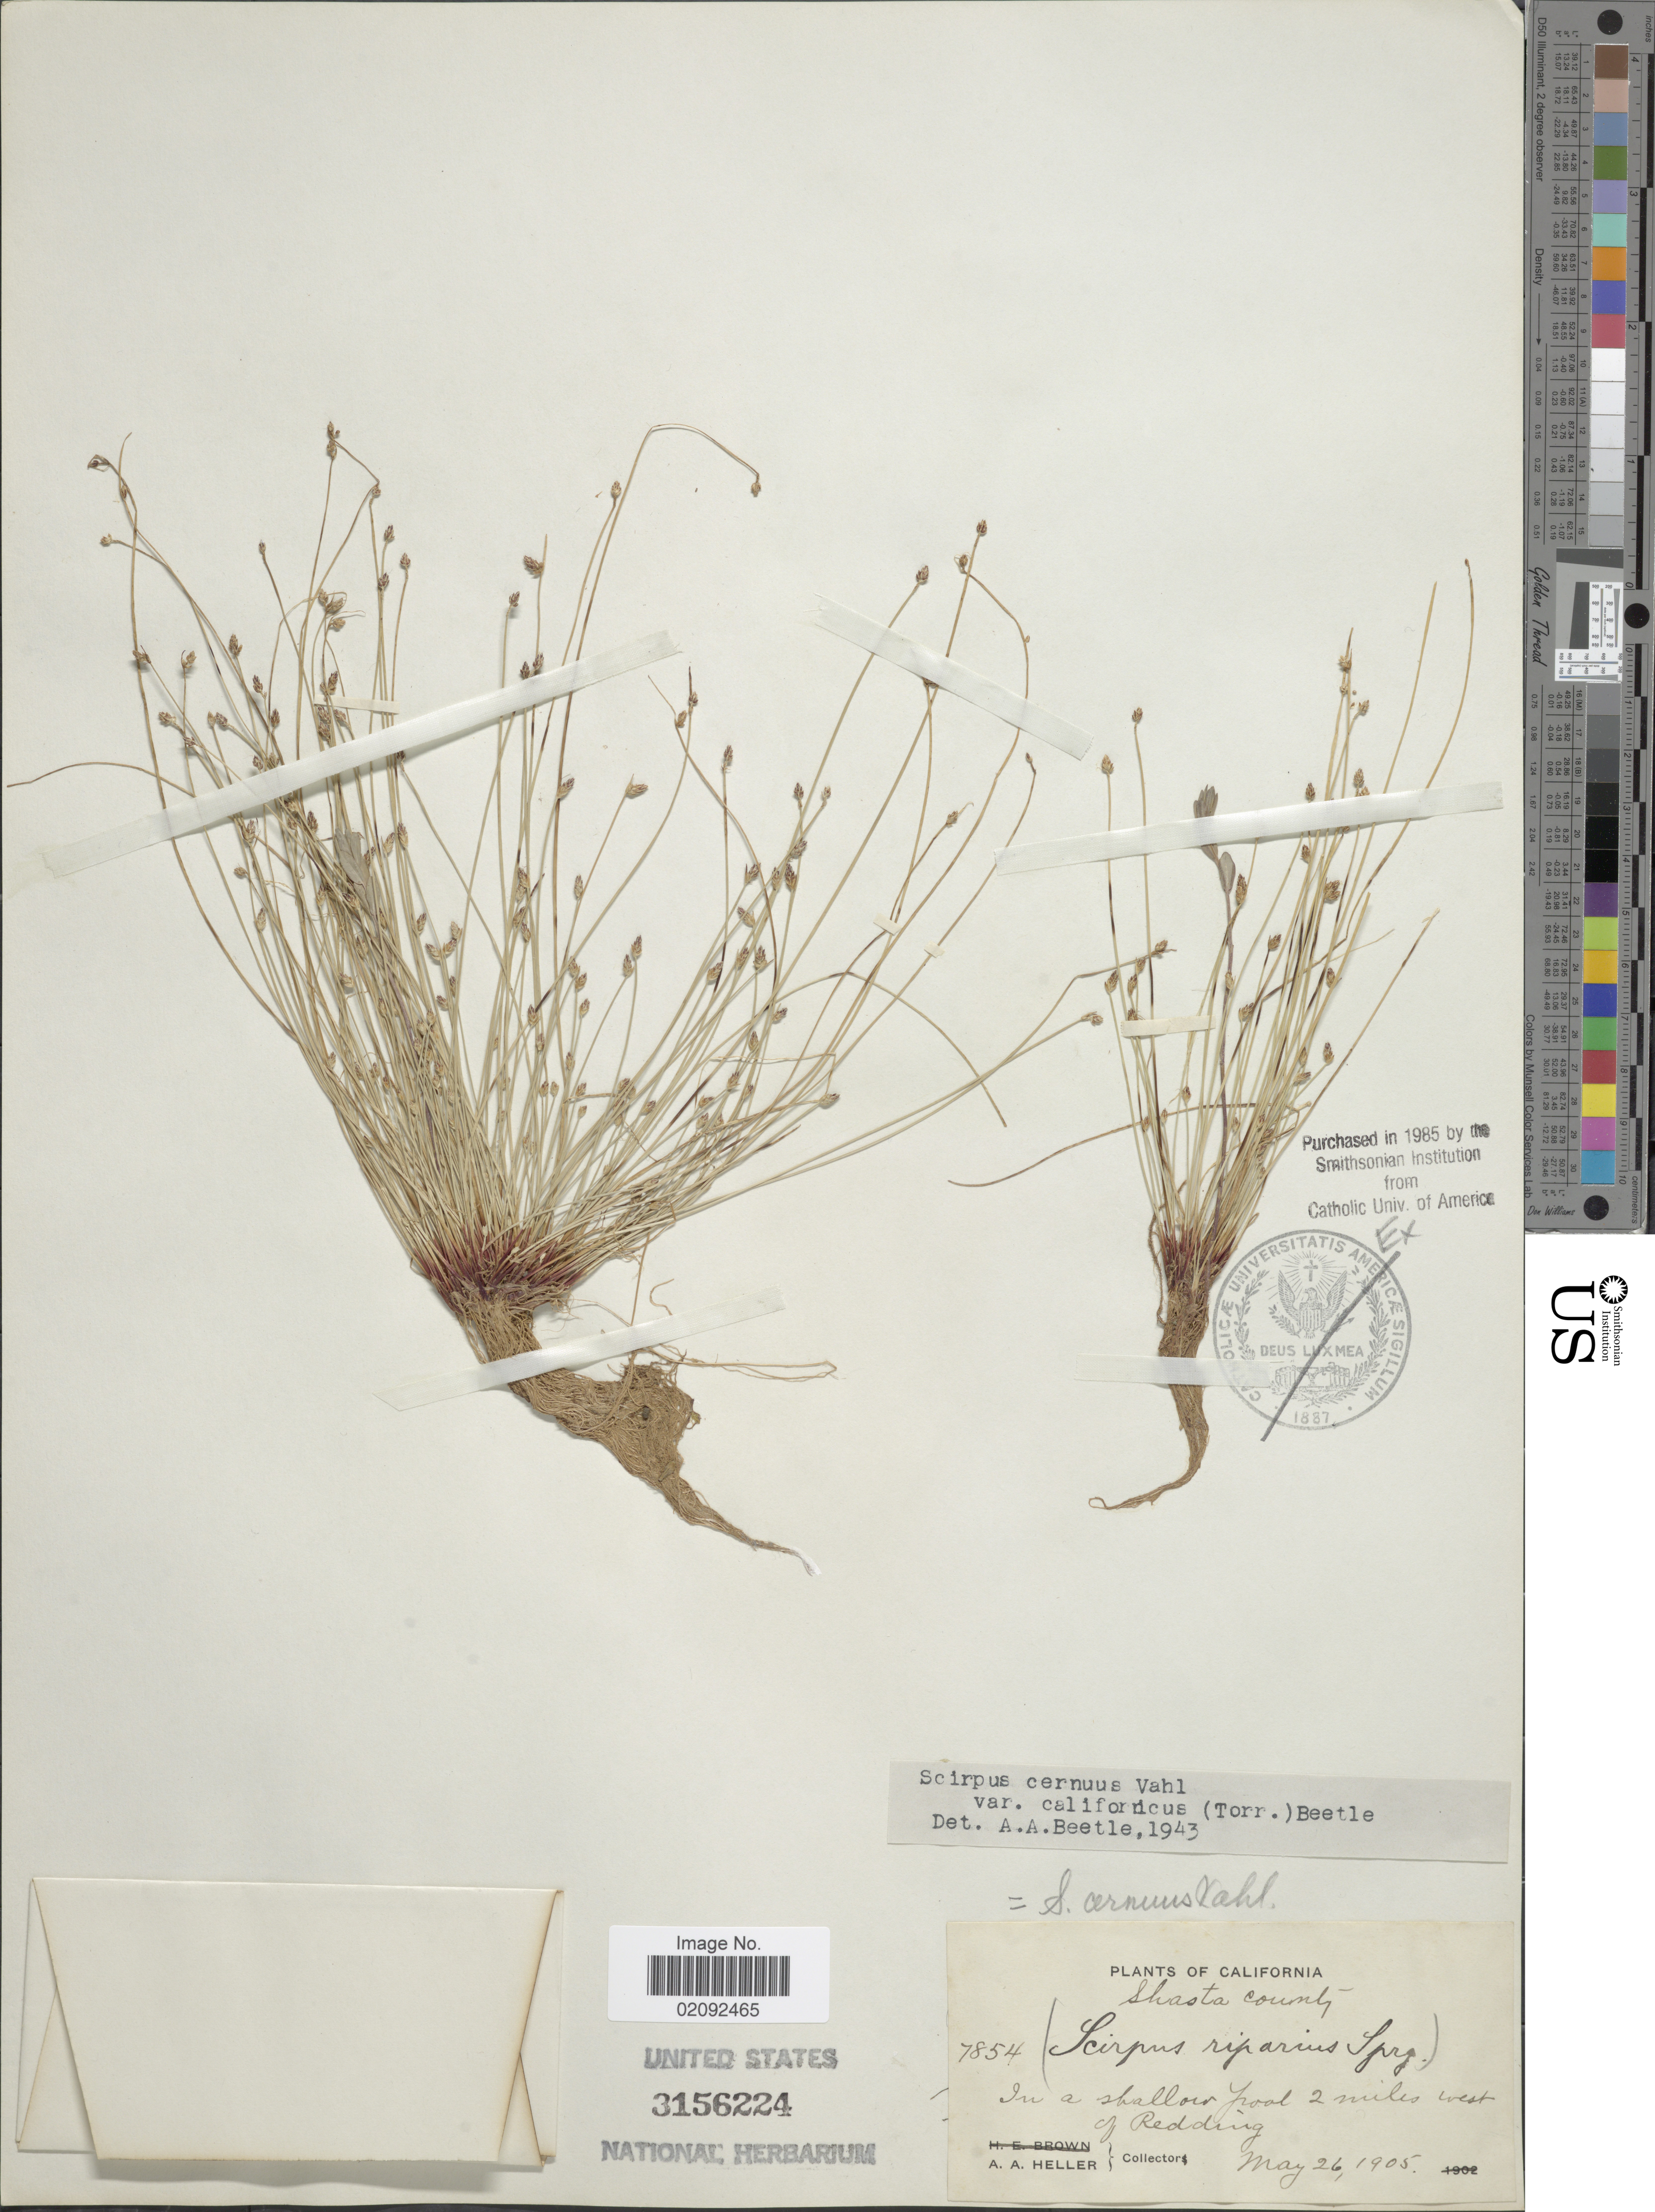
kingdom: Plantae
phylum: Tracheophyta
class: Liliopsida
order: Poales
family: Cyperaceae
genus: Isolepis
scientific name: Isolepis cernua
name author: (Vahl) Roem. & Schult.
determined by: Strong, Mark T., (BOT), Smithsonian Institution - National Museum of Natural History (UNITED STATES)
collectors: A. A. Heller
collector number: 7854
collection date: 1905-05-26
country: United States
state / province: California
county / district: Shasta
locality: Shasta County, in a shallow pool 2 miles west of Redding.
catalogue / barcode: US 3156224